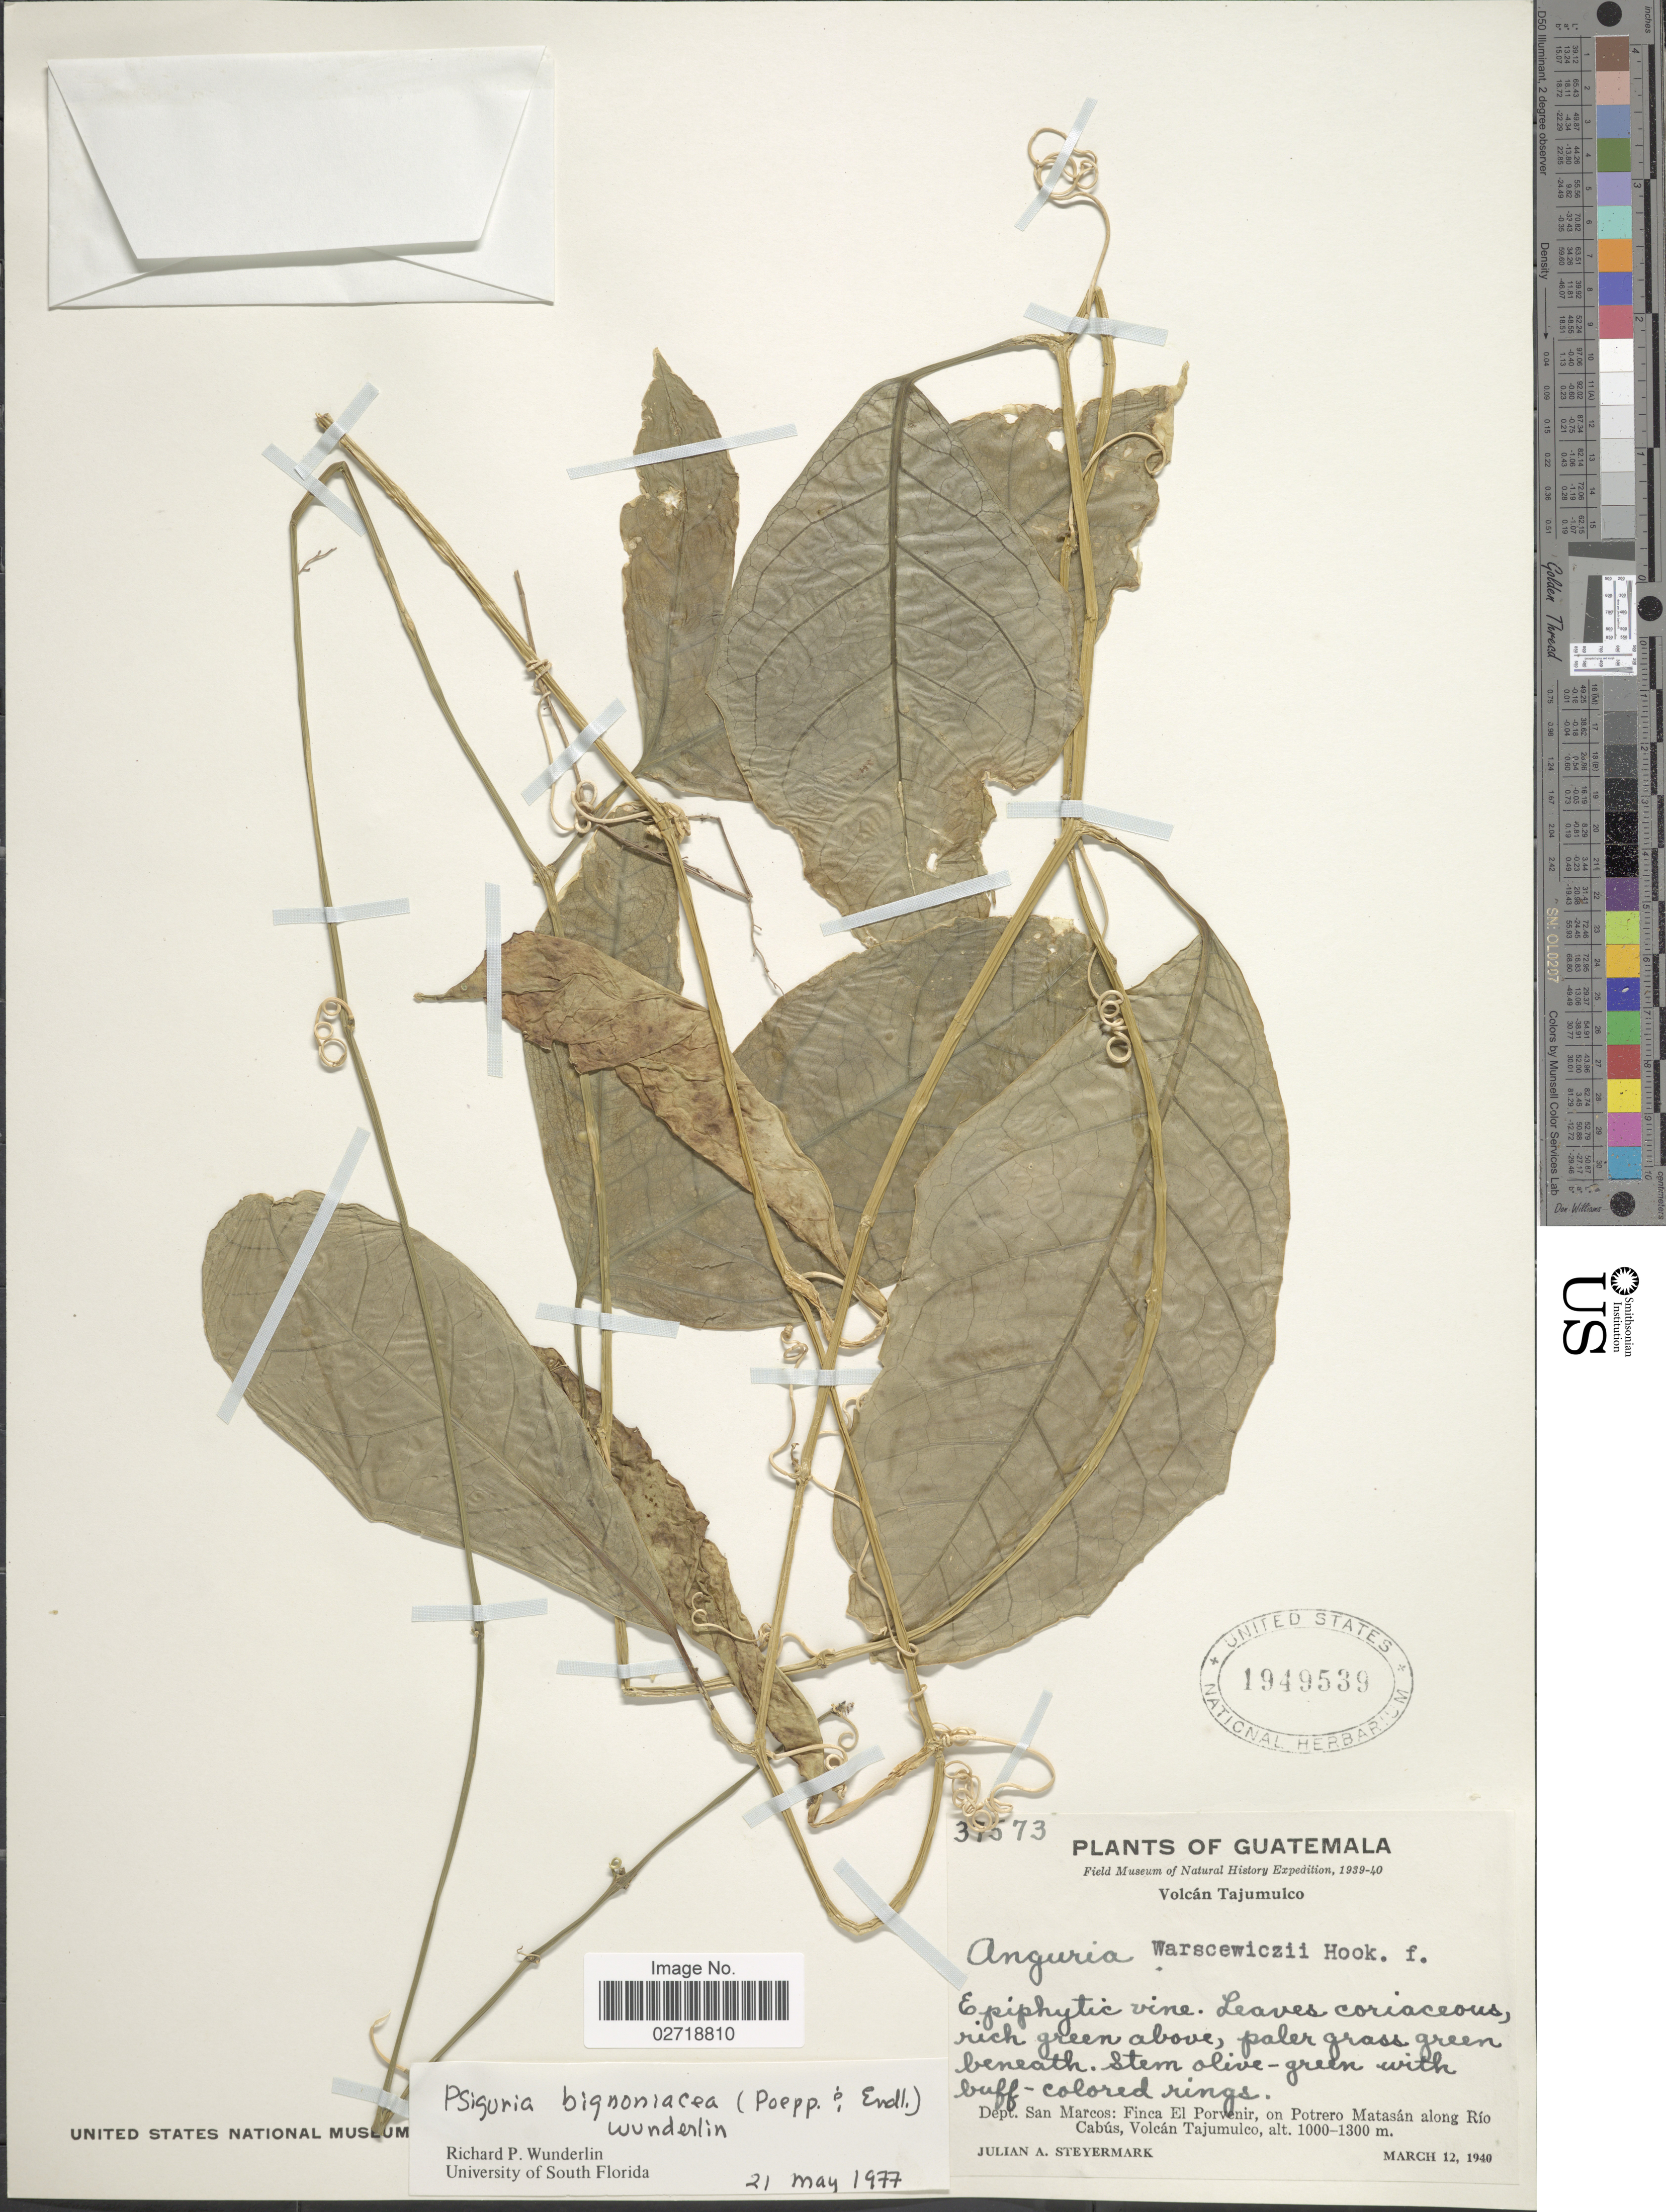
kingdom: Plantae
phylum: Tracheophyta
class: Magnoliopsida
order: Cucurbitales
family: Cucurbitaceae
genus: Psiguria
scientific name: Psiguria triphylla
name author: (Miq.) C. Jeffrey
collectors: J. Steyermark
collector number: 3!573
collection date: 1940-03-12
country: Guatemala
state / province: San Marcos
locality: Finca El Porvenir, on Potrero Matasan along Rio Cabus, Volcan Tajumulco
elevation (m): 1000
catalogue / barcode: US 1949539